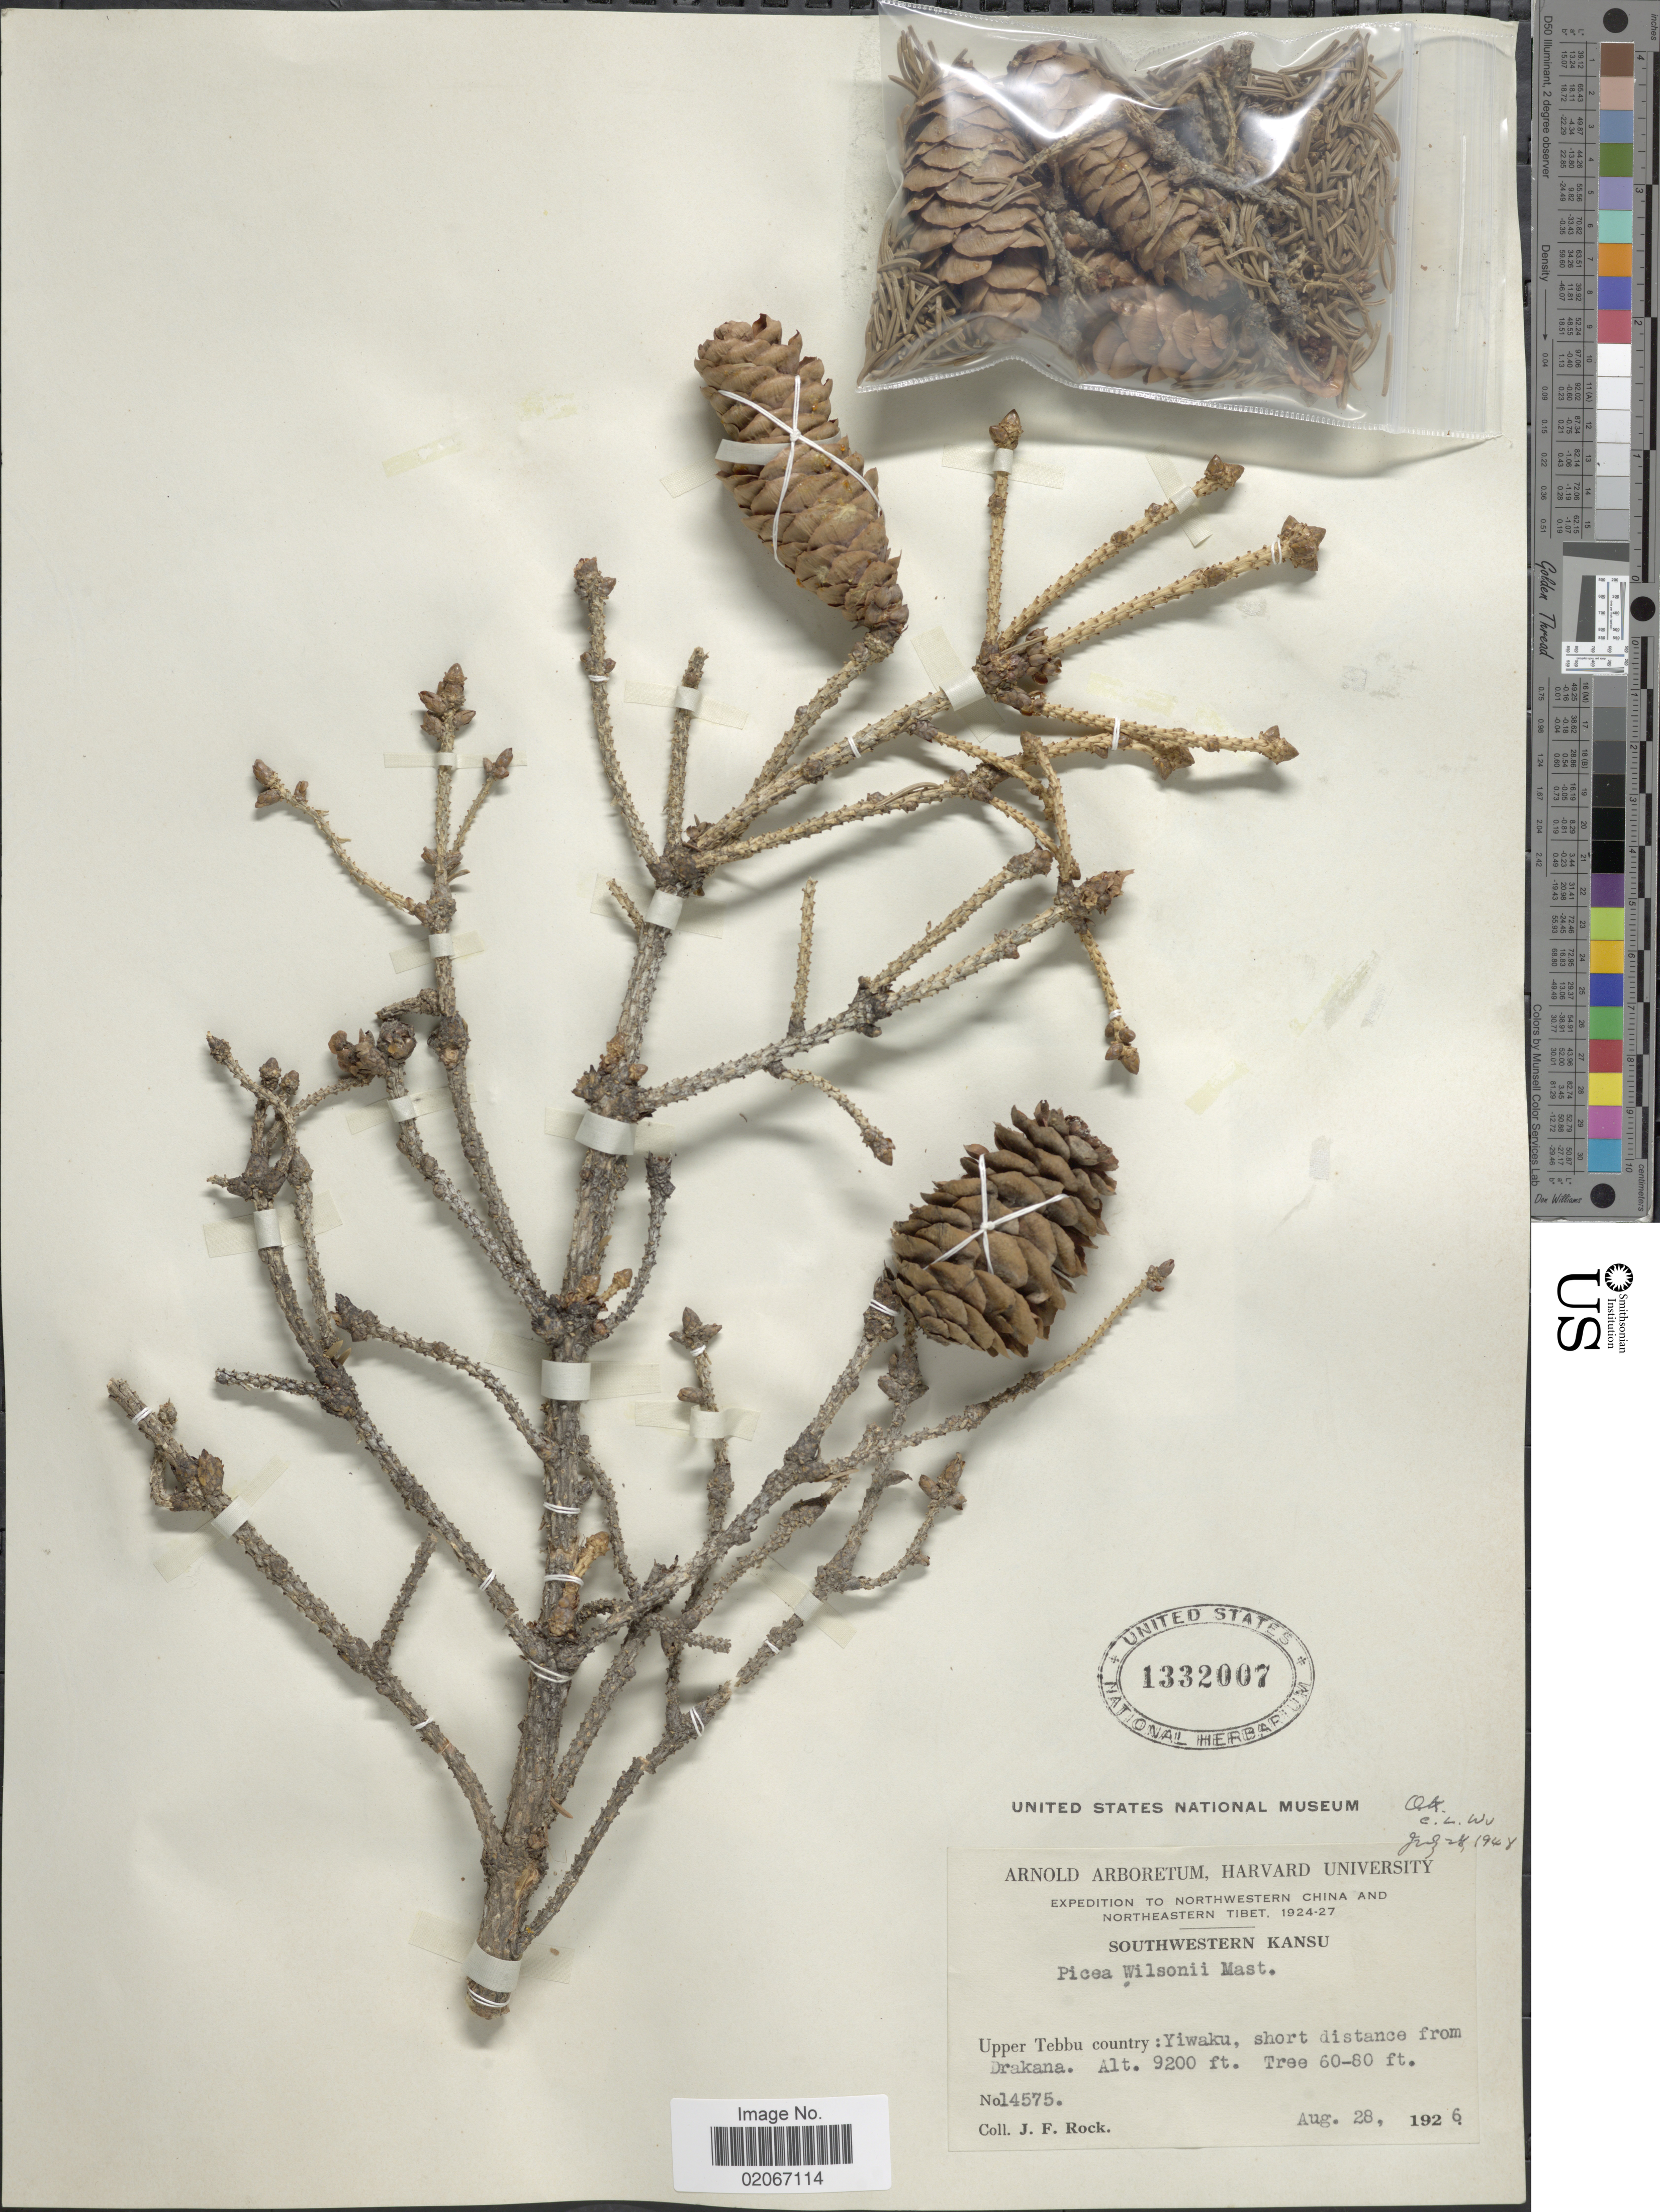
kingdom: Plantae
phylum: Tracheophyta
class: Pinopsida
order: Pinales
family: Pinaceae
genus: Picea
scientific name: Picea wilsonii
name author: Mast.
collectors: J. Rock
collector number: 14575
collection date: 1926-08-28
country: China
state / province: Gansu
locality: Northwestern China and Northeastern Tibet. Southwestern Kansu. Upper Tebbu country: Yiwaku, short distance from Drakana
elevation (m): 2804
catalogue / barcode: US 1332007